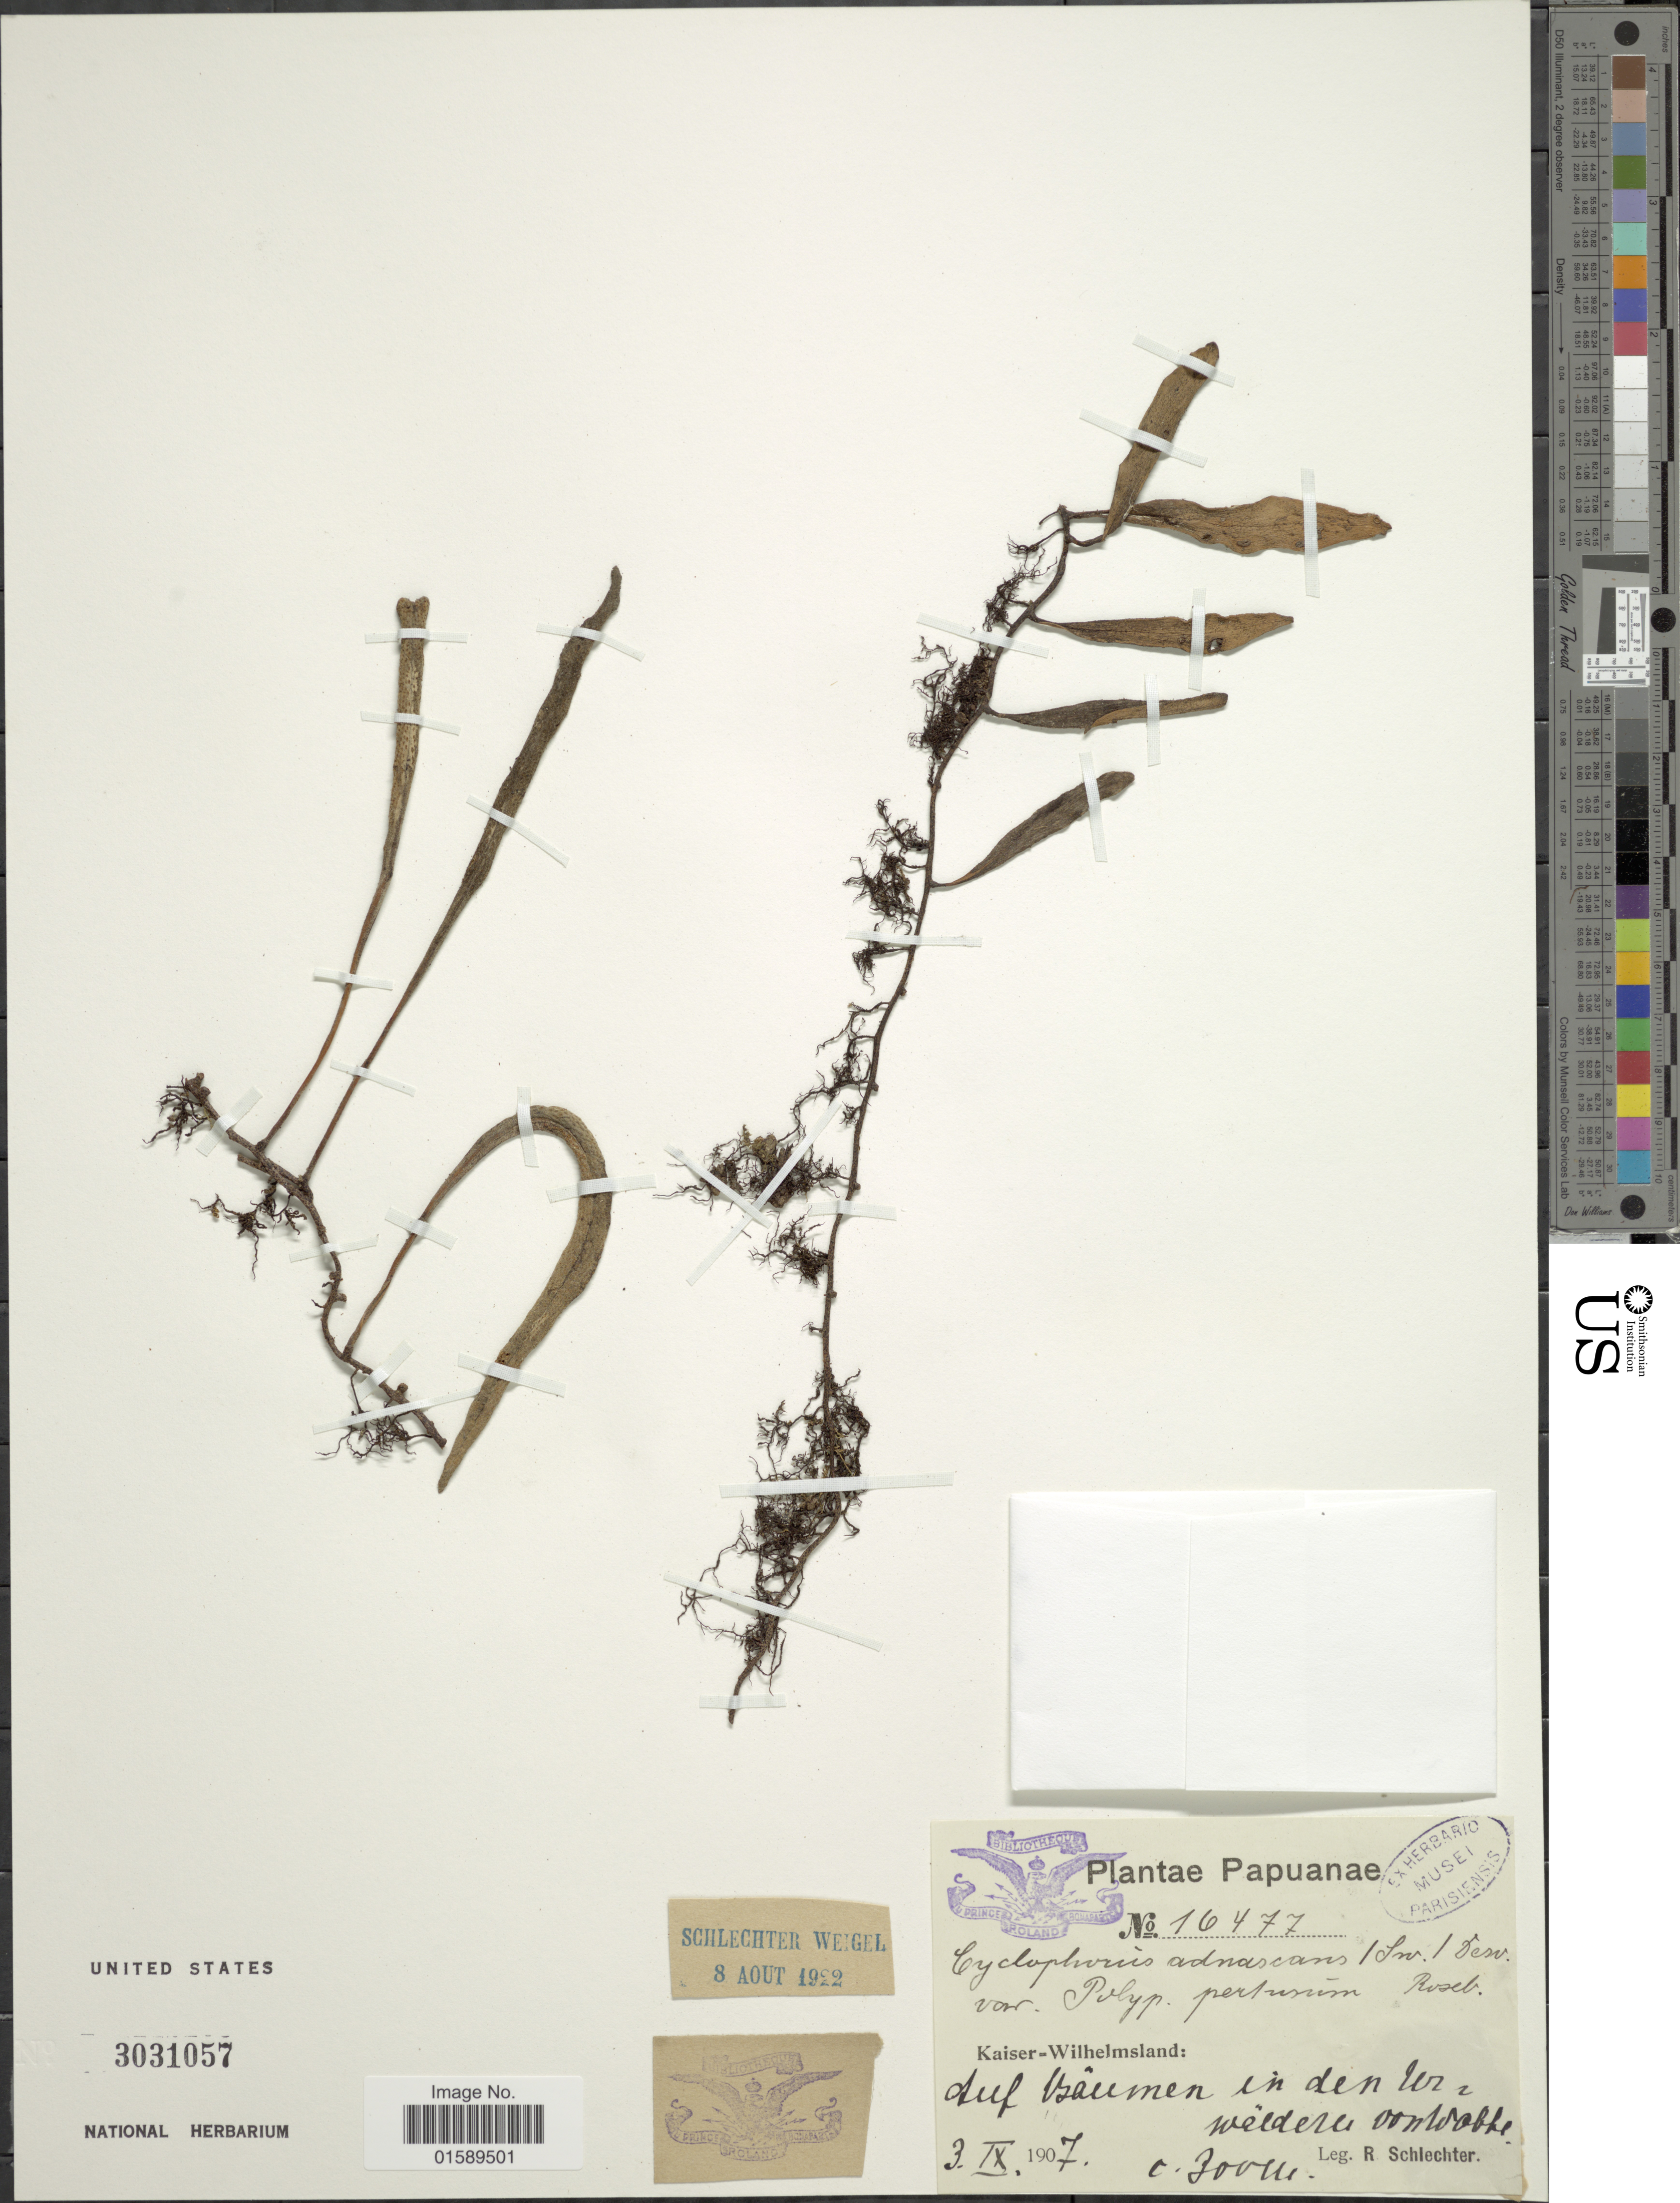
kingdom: Plantae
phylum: Tracheophyta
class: Polypodiopsida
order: Polypodiales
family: Polypodiaceae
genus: Pyrrosia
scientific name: Pyrrosia lanceolata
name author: (L.) Farw.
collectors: F. R. R. Schlechter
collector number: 16477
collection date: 1907-09-03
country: Papua New Guinea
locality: Papuanae, Kasier-Wilhelmsland.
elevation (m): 300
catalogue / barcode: US 3031057